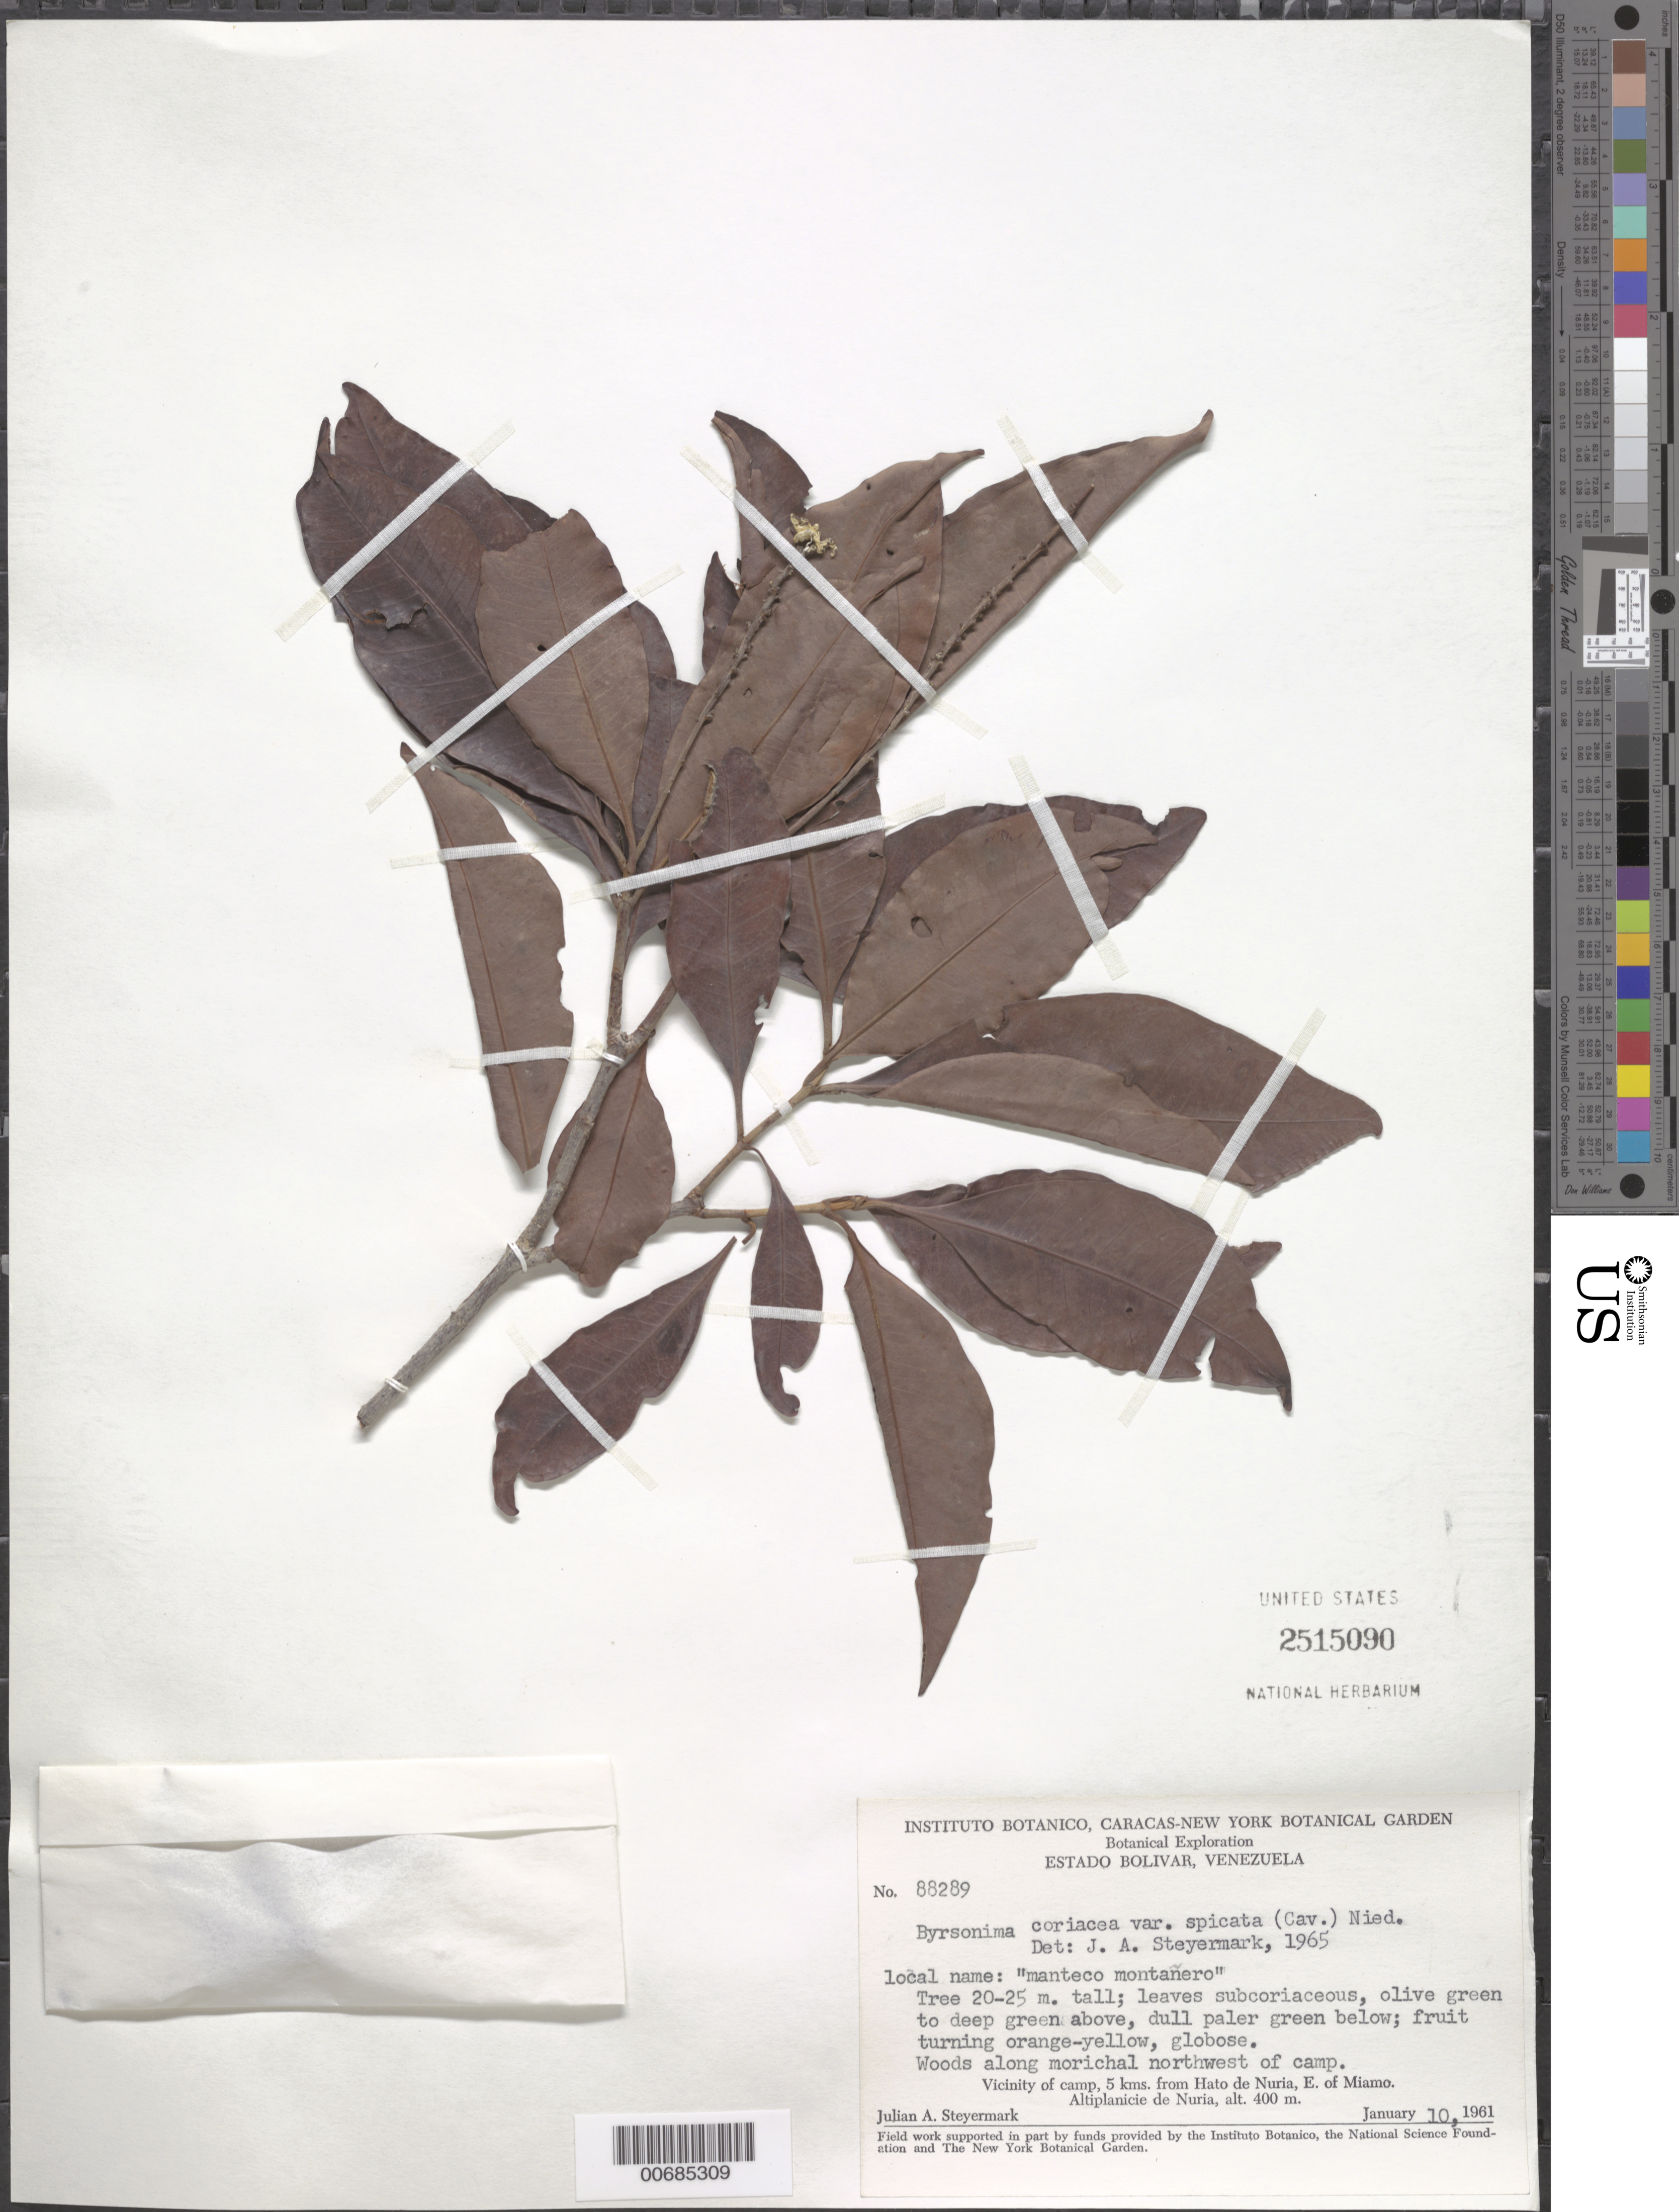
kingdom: Plantae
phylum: Tracheophyta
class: Magnoliopsida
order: Malpighiales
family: Malpighiaceae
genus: Byrsonima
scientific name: Byrsonima coriacea var. spicata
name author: (Cav.) Nied.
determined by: Steyermark, Julian A., (VEN)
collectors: J. Steyermark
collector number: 88289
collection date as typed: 10-Jan-61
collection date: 1961-01-10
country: Venezuela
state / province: Bolívar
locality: Hato de Nuria, 5 km from; E of Miamo, Altiplanicie de Nuria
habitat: Woods along morichal NW of camp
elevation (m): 400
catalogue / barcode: US 2515090